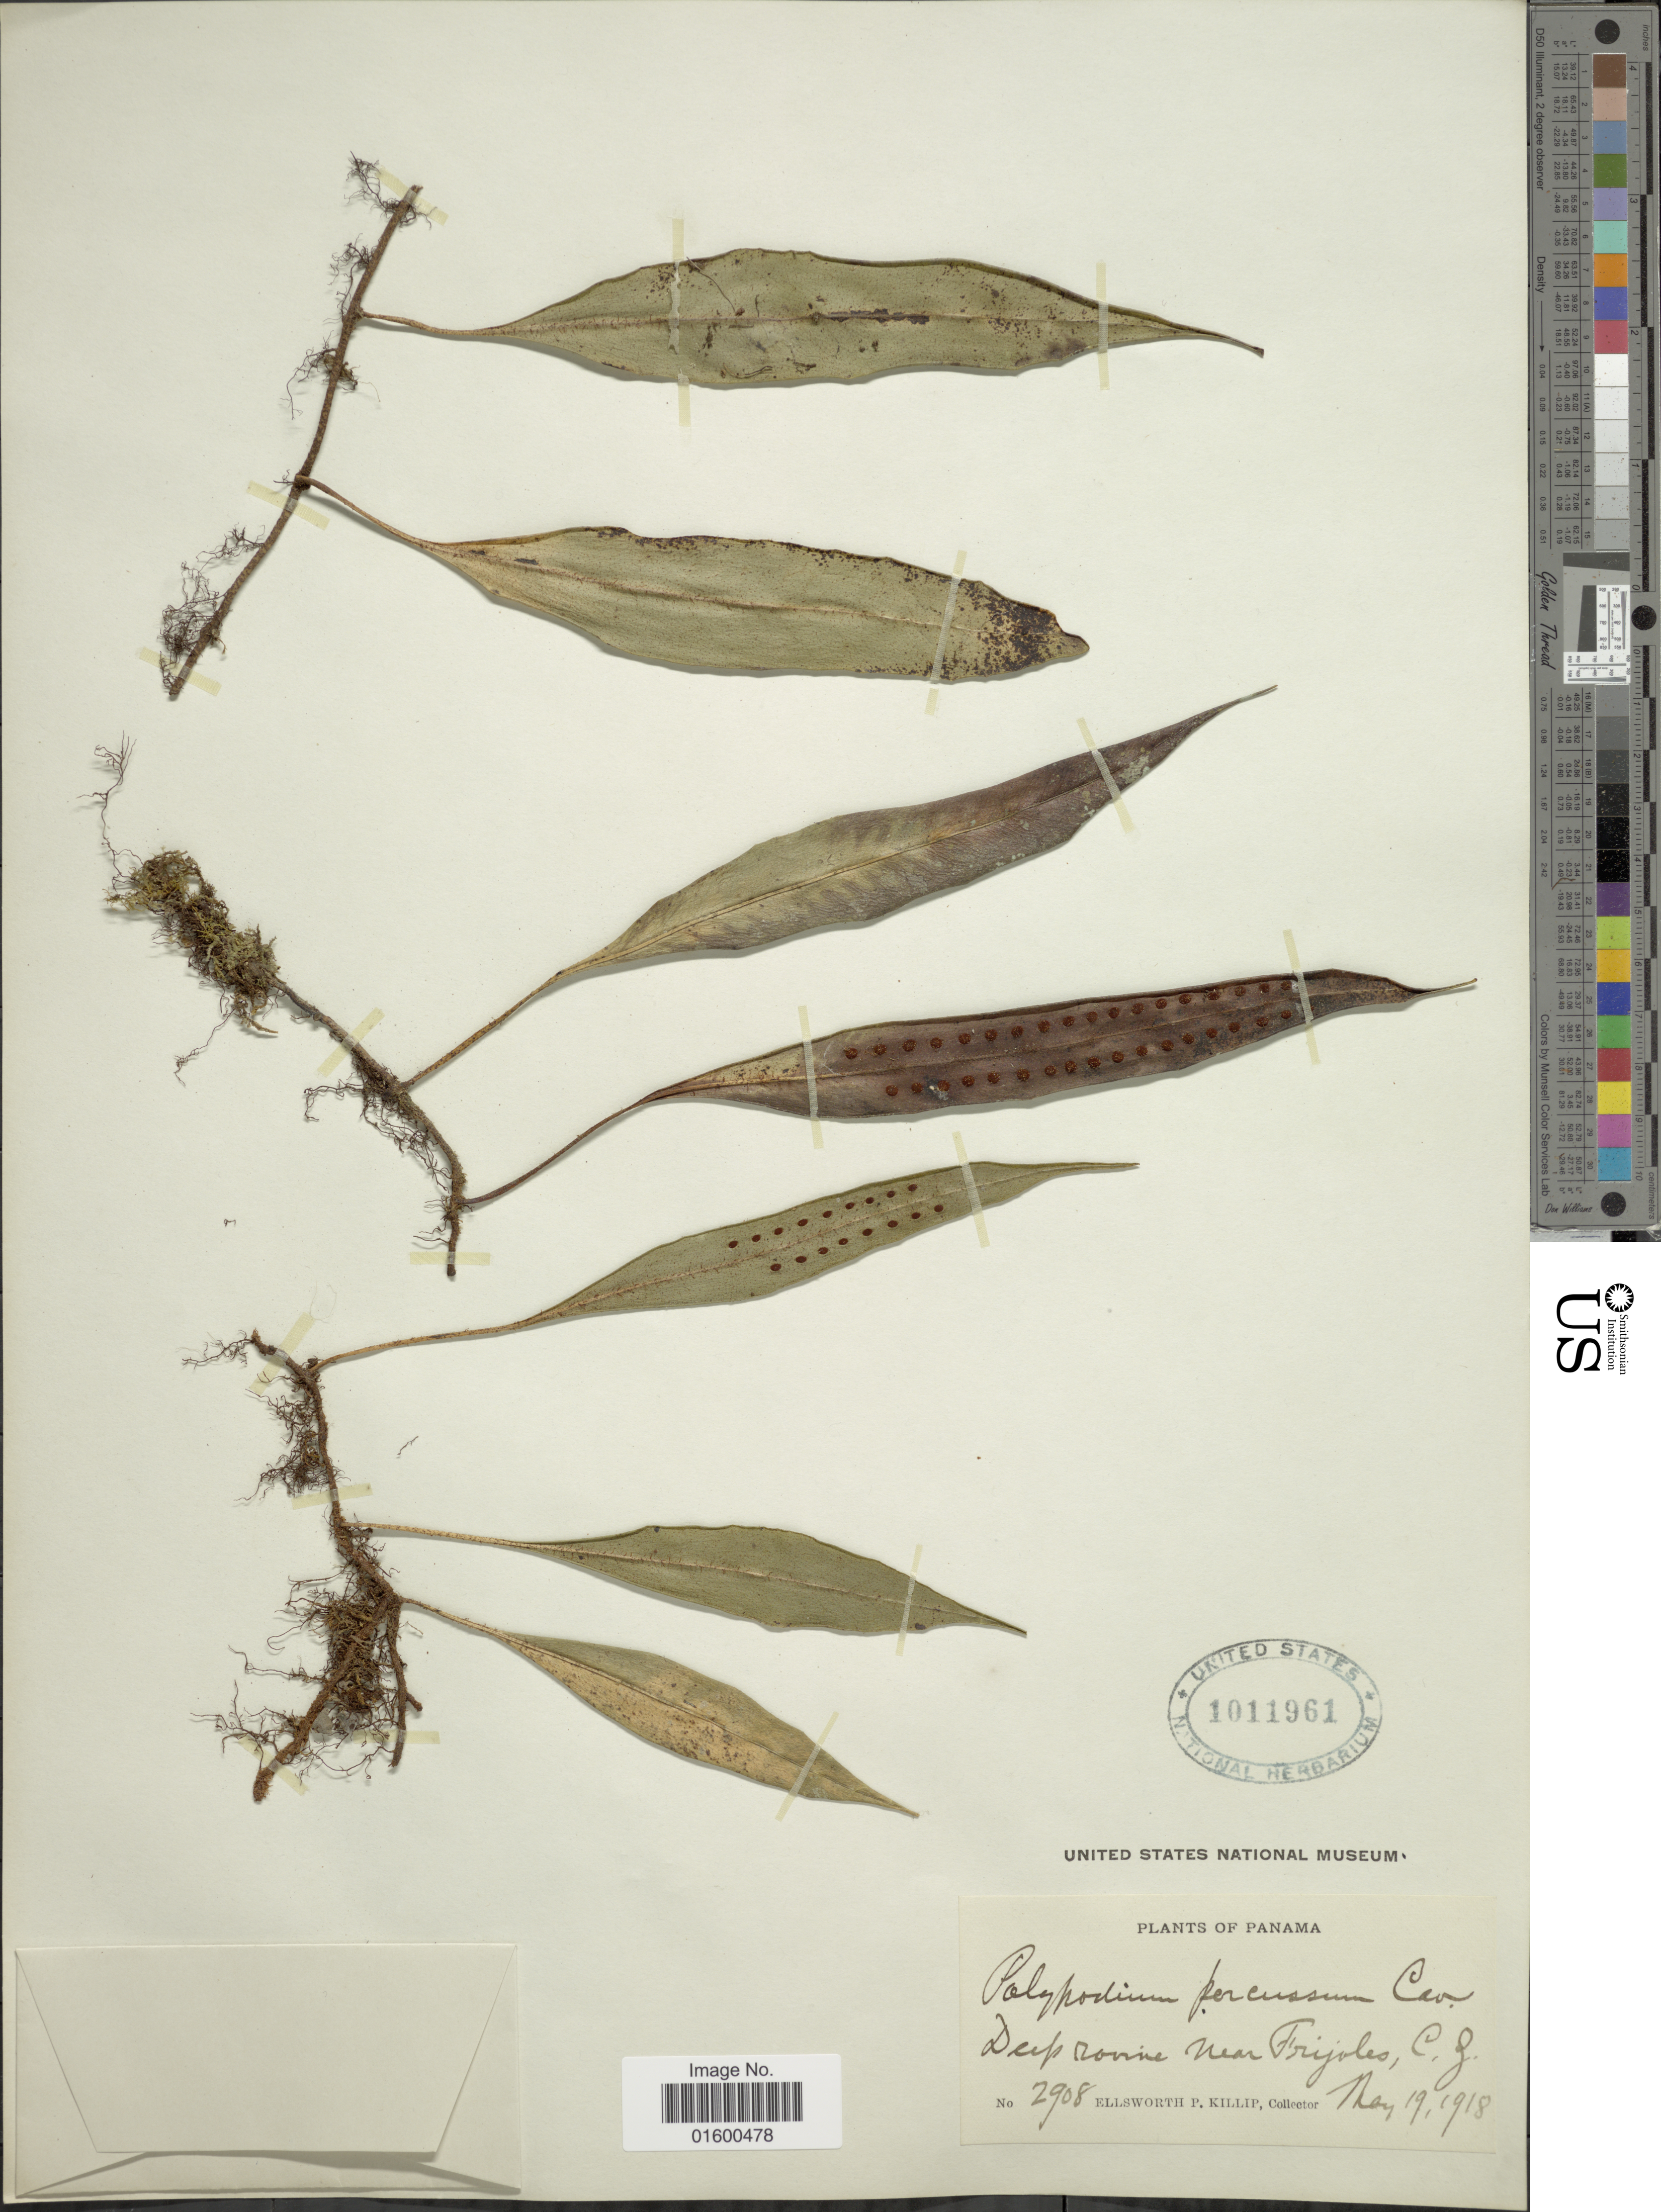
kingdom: Plantae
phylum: Tracheophyta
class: Polypodiopsida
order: Polypodiales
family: Polypodiaceae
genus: Microgramma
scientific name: Microgramma percussa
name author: (Cav.) de la Sota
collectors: E. P. Killip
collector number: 2908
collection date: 1918-05-19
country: Panama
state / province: Colón / Panamá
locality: Near Frijoles, C. Z.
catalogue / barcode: US 1011961